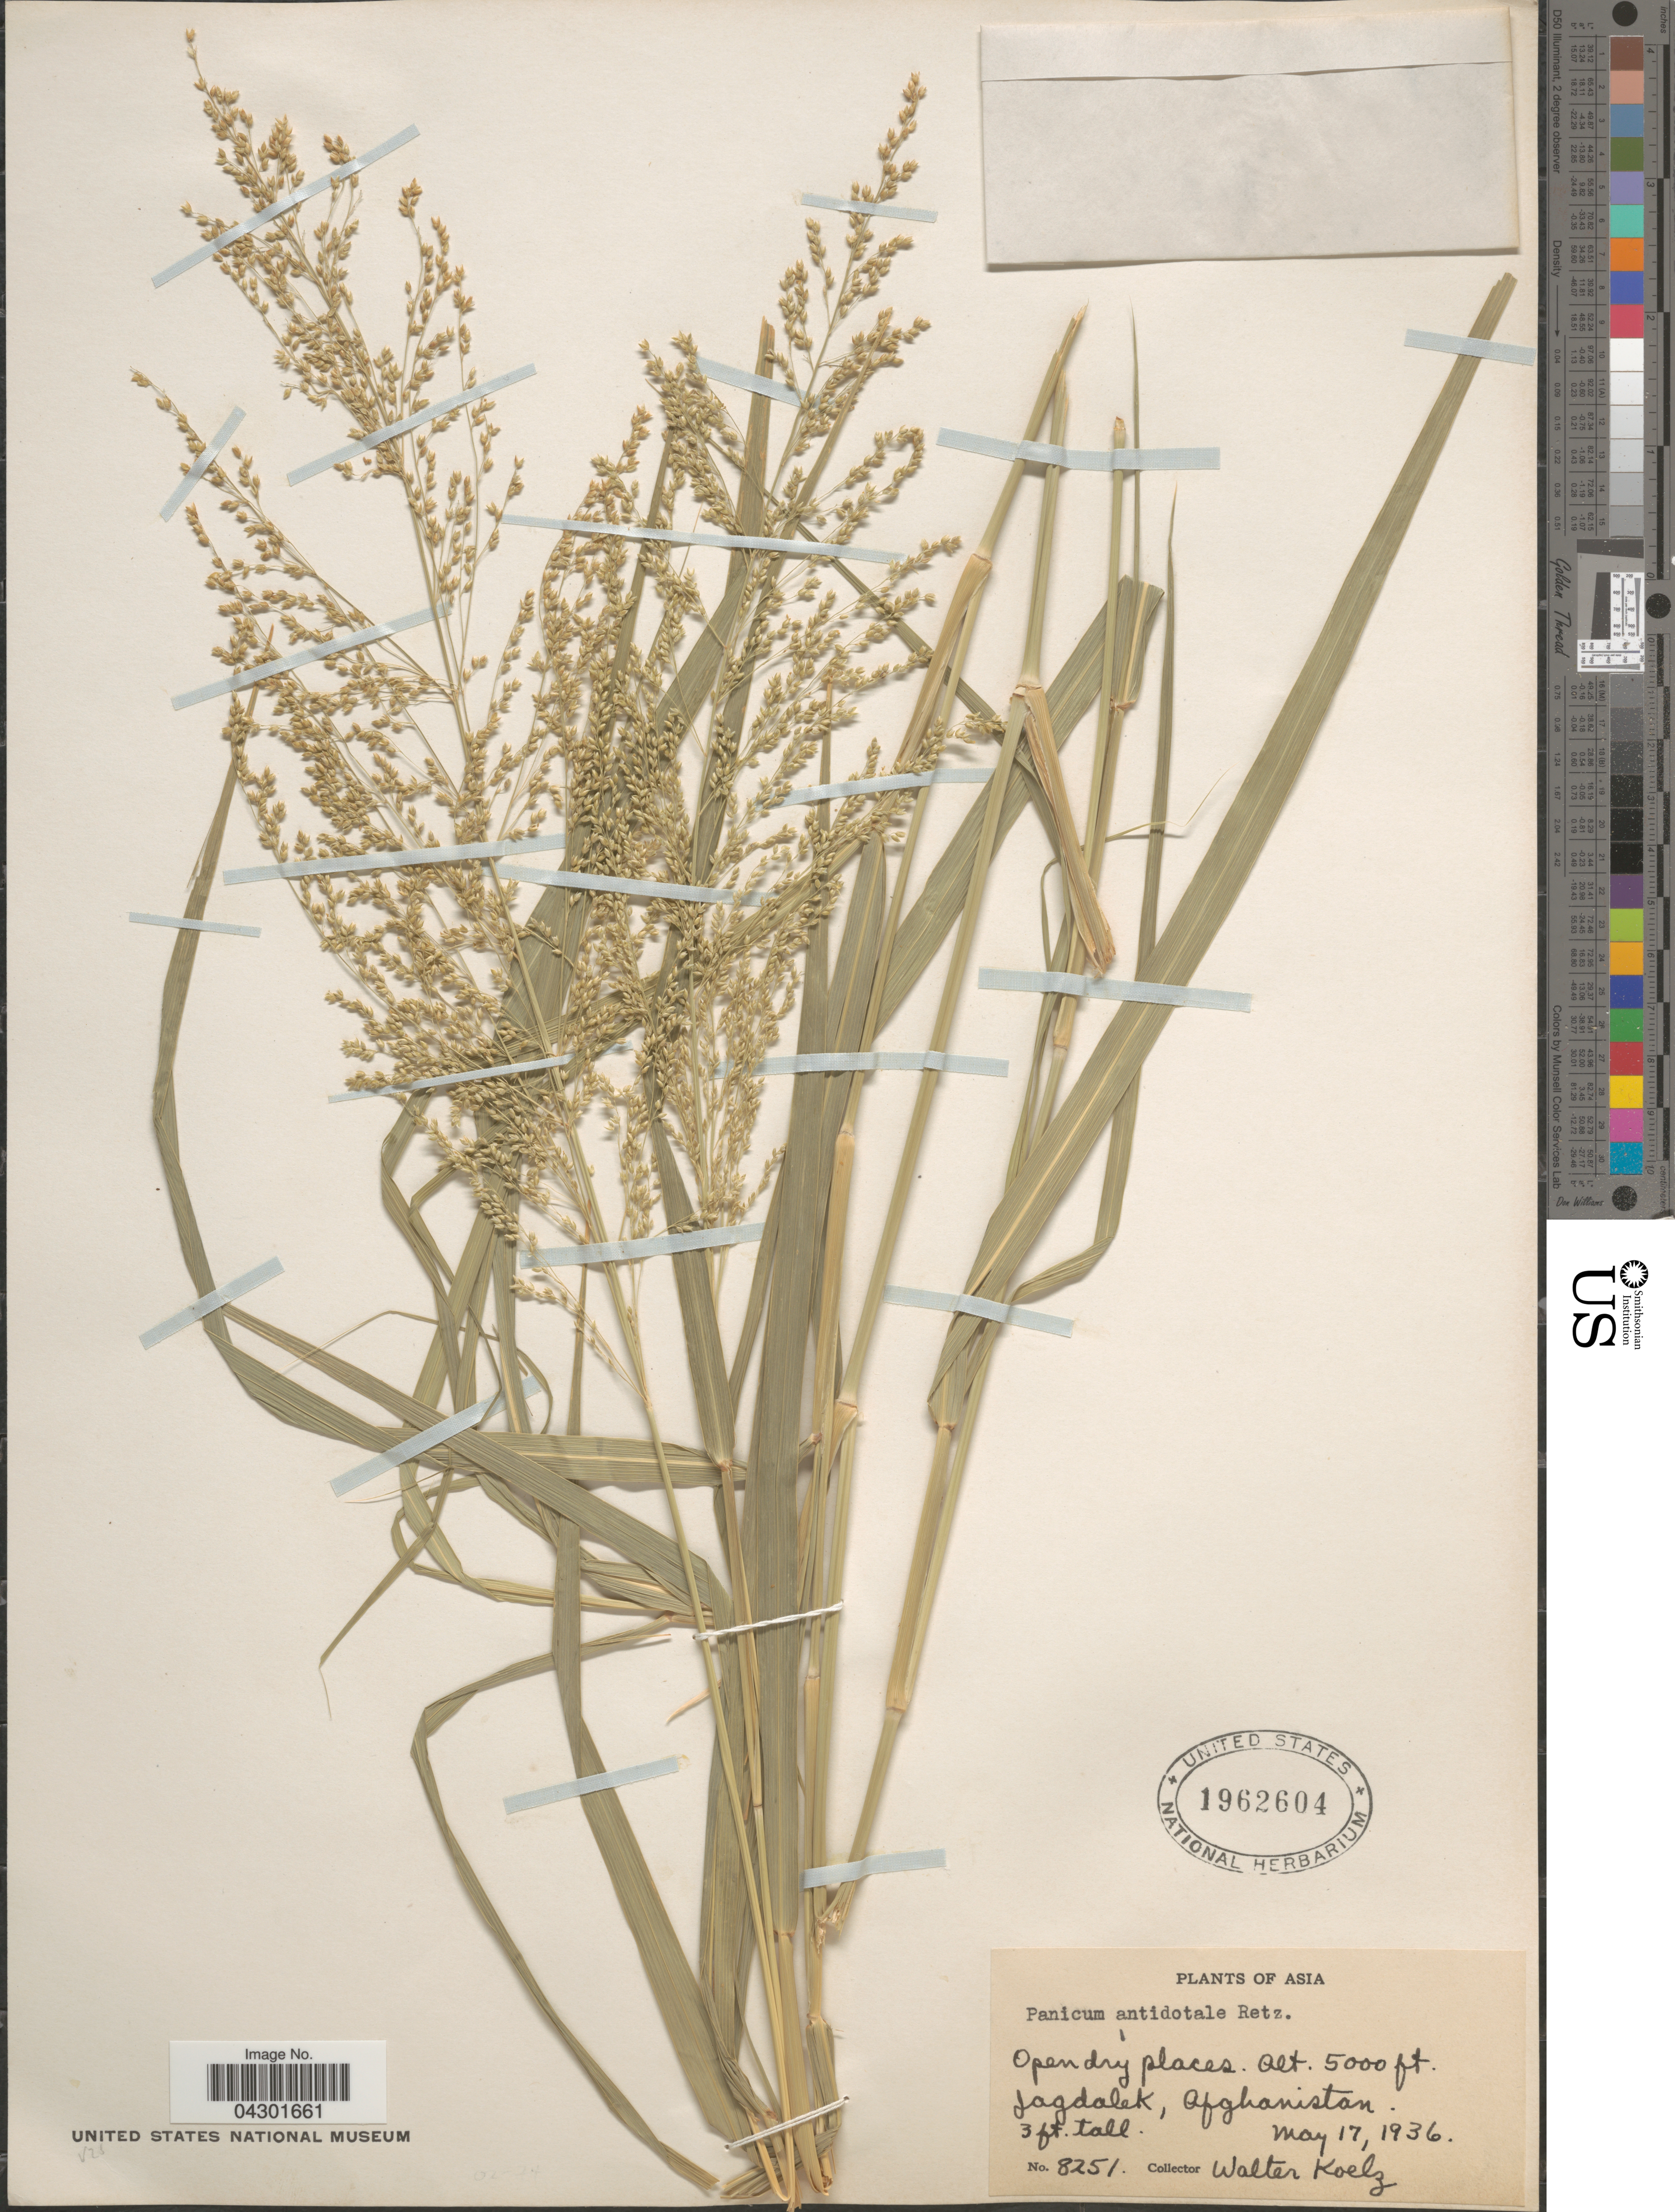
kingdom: Plantae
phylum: Tracheophyta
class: Liliopsida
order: Poales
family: Poaceae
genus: Panicum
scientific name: Panicum antidotale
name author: Retz.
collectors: W. N. Koelz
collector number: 8251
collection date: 1936-05-17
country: Afghanistan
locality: Open dry places. Jagdalek.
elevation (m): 1524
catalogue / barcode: US 1962604